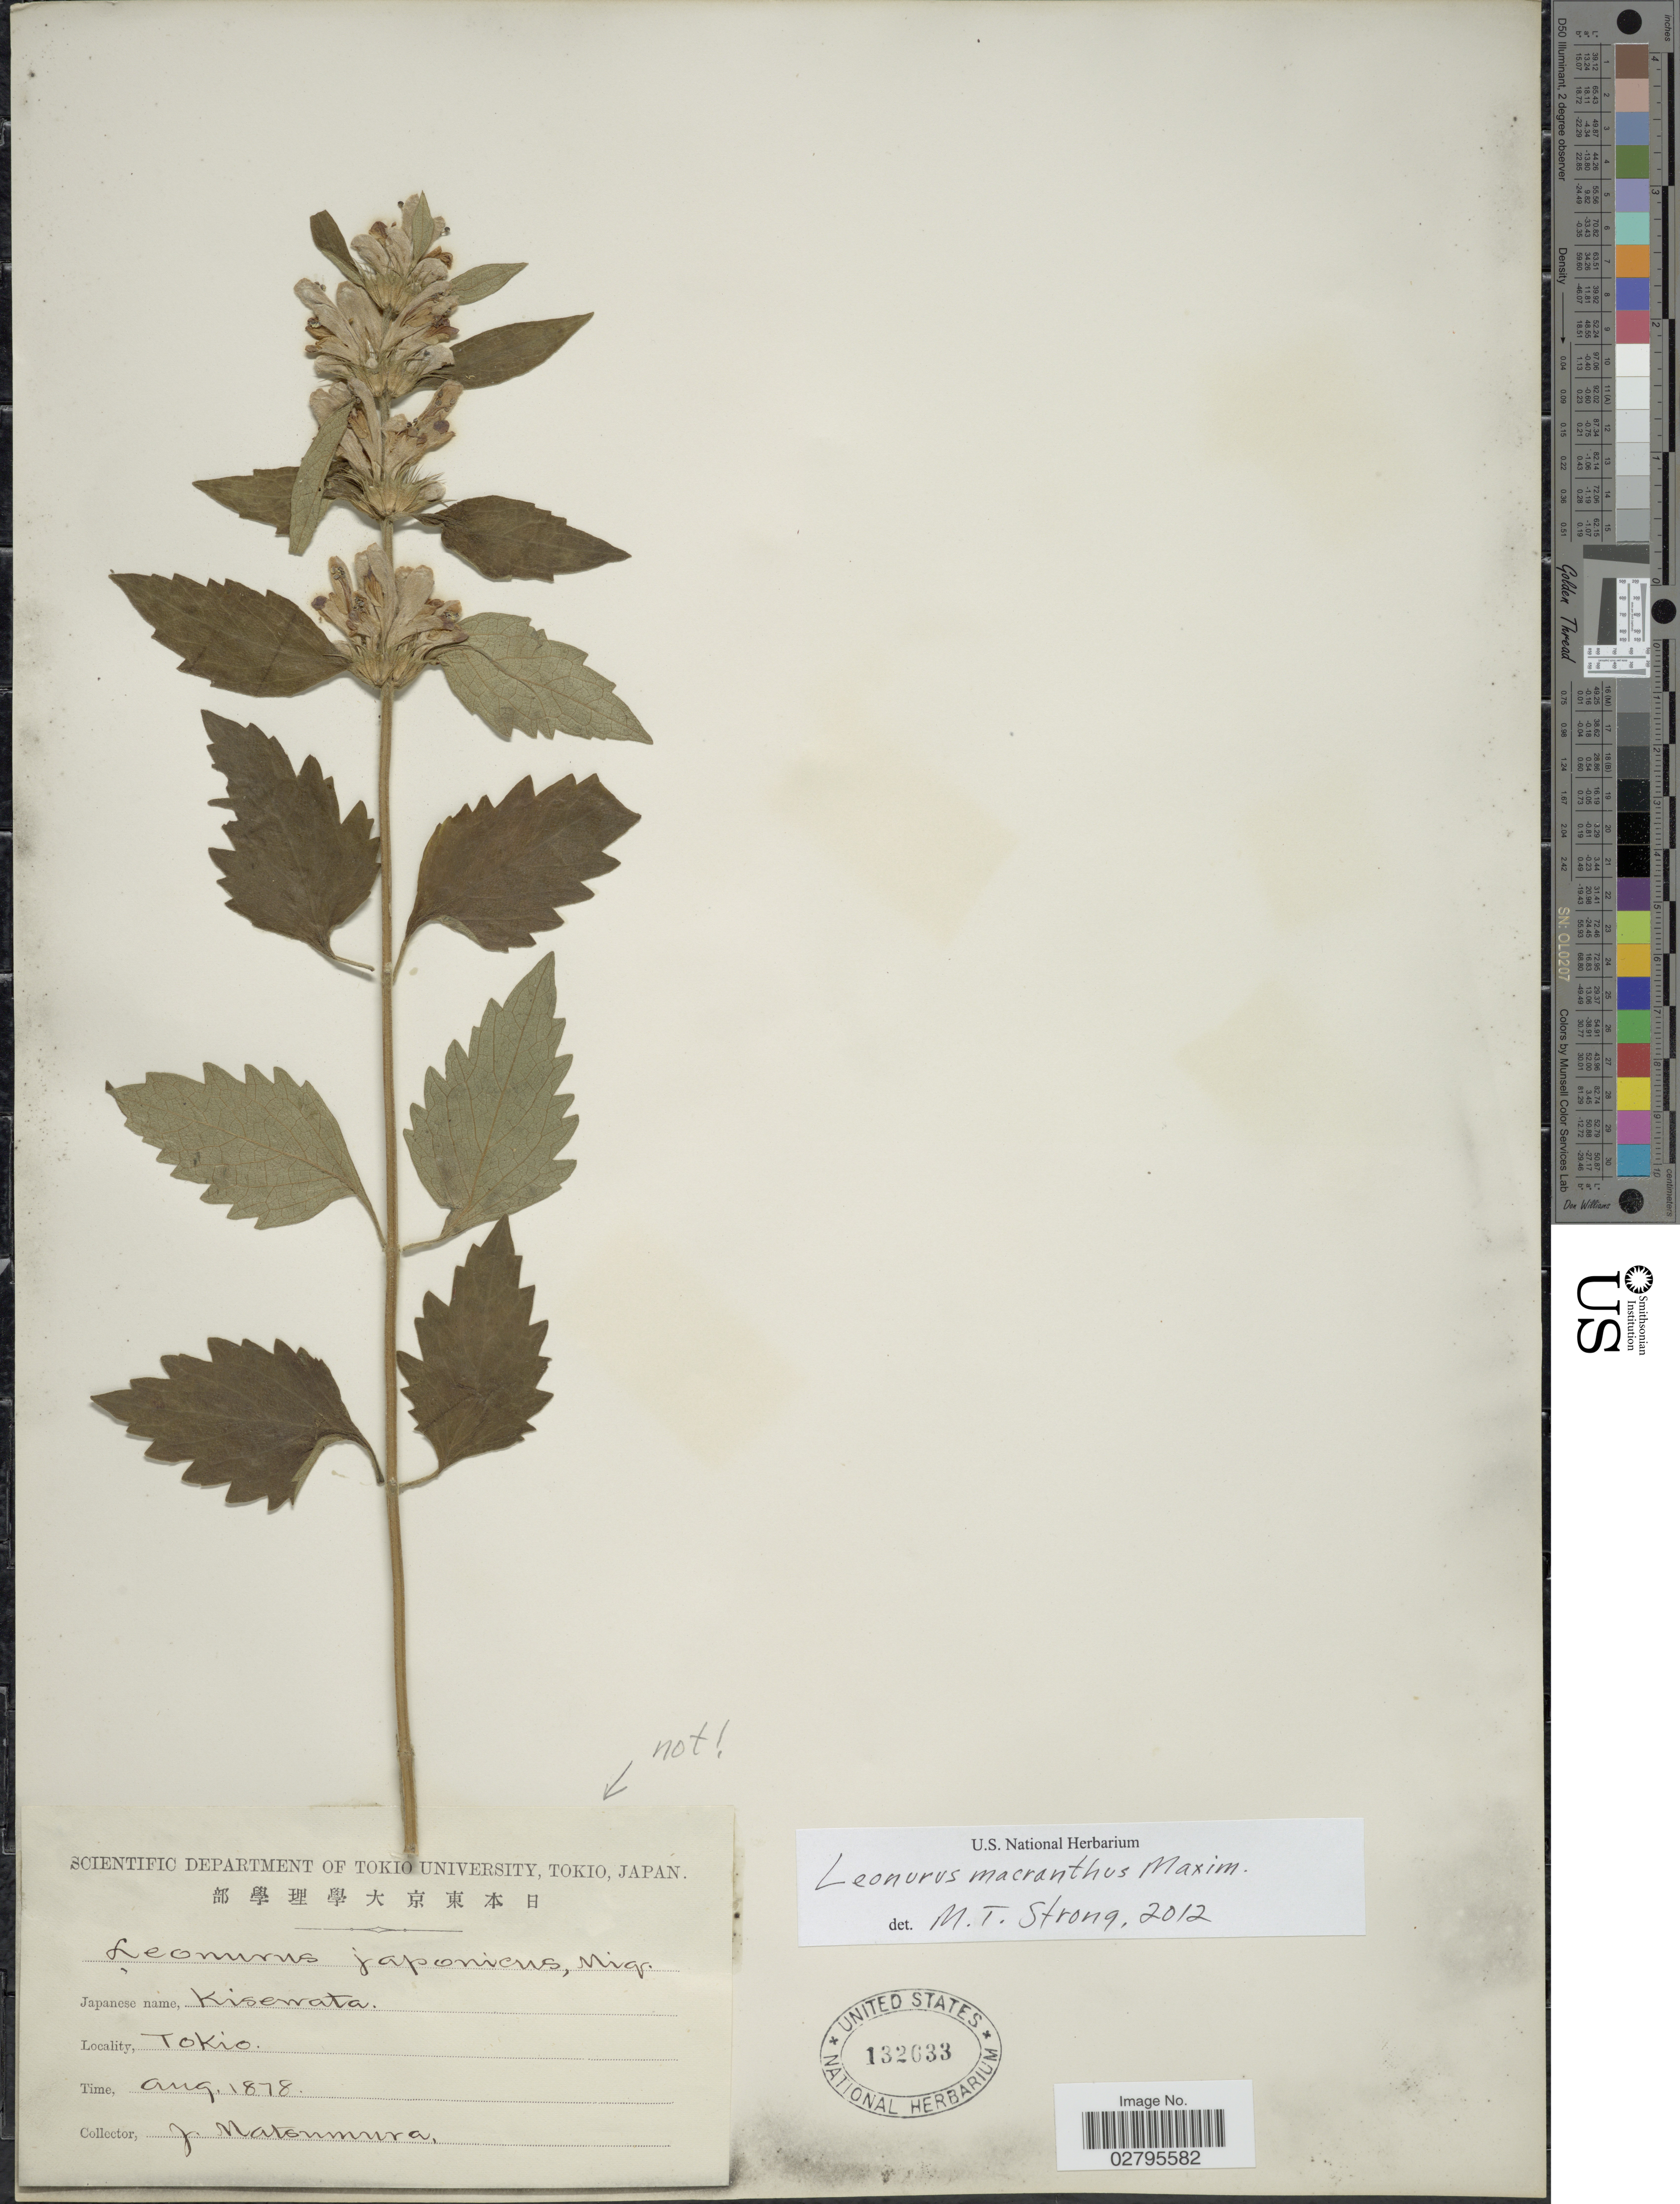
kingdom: Plantae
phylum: Tracheophyta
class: Magnoliopsida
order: Lamiales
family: Lamiaceae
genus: Leonurus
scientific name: Leonurus macranthus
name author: Maxim.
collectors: J. Matsumura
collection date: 1878-08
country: Japan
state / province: Tokyo, Federal City of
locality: Tokio.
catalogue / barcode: US 132633